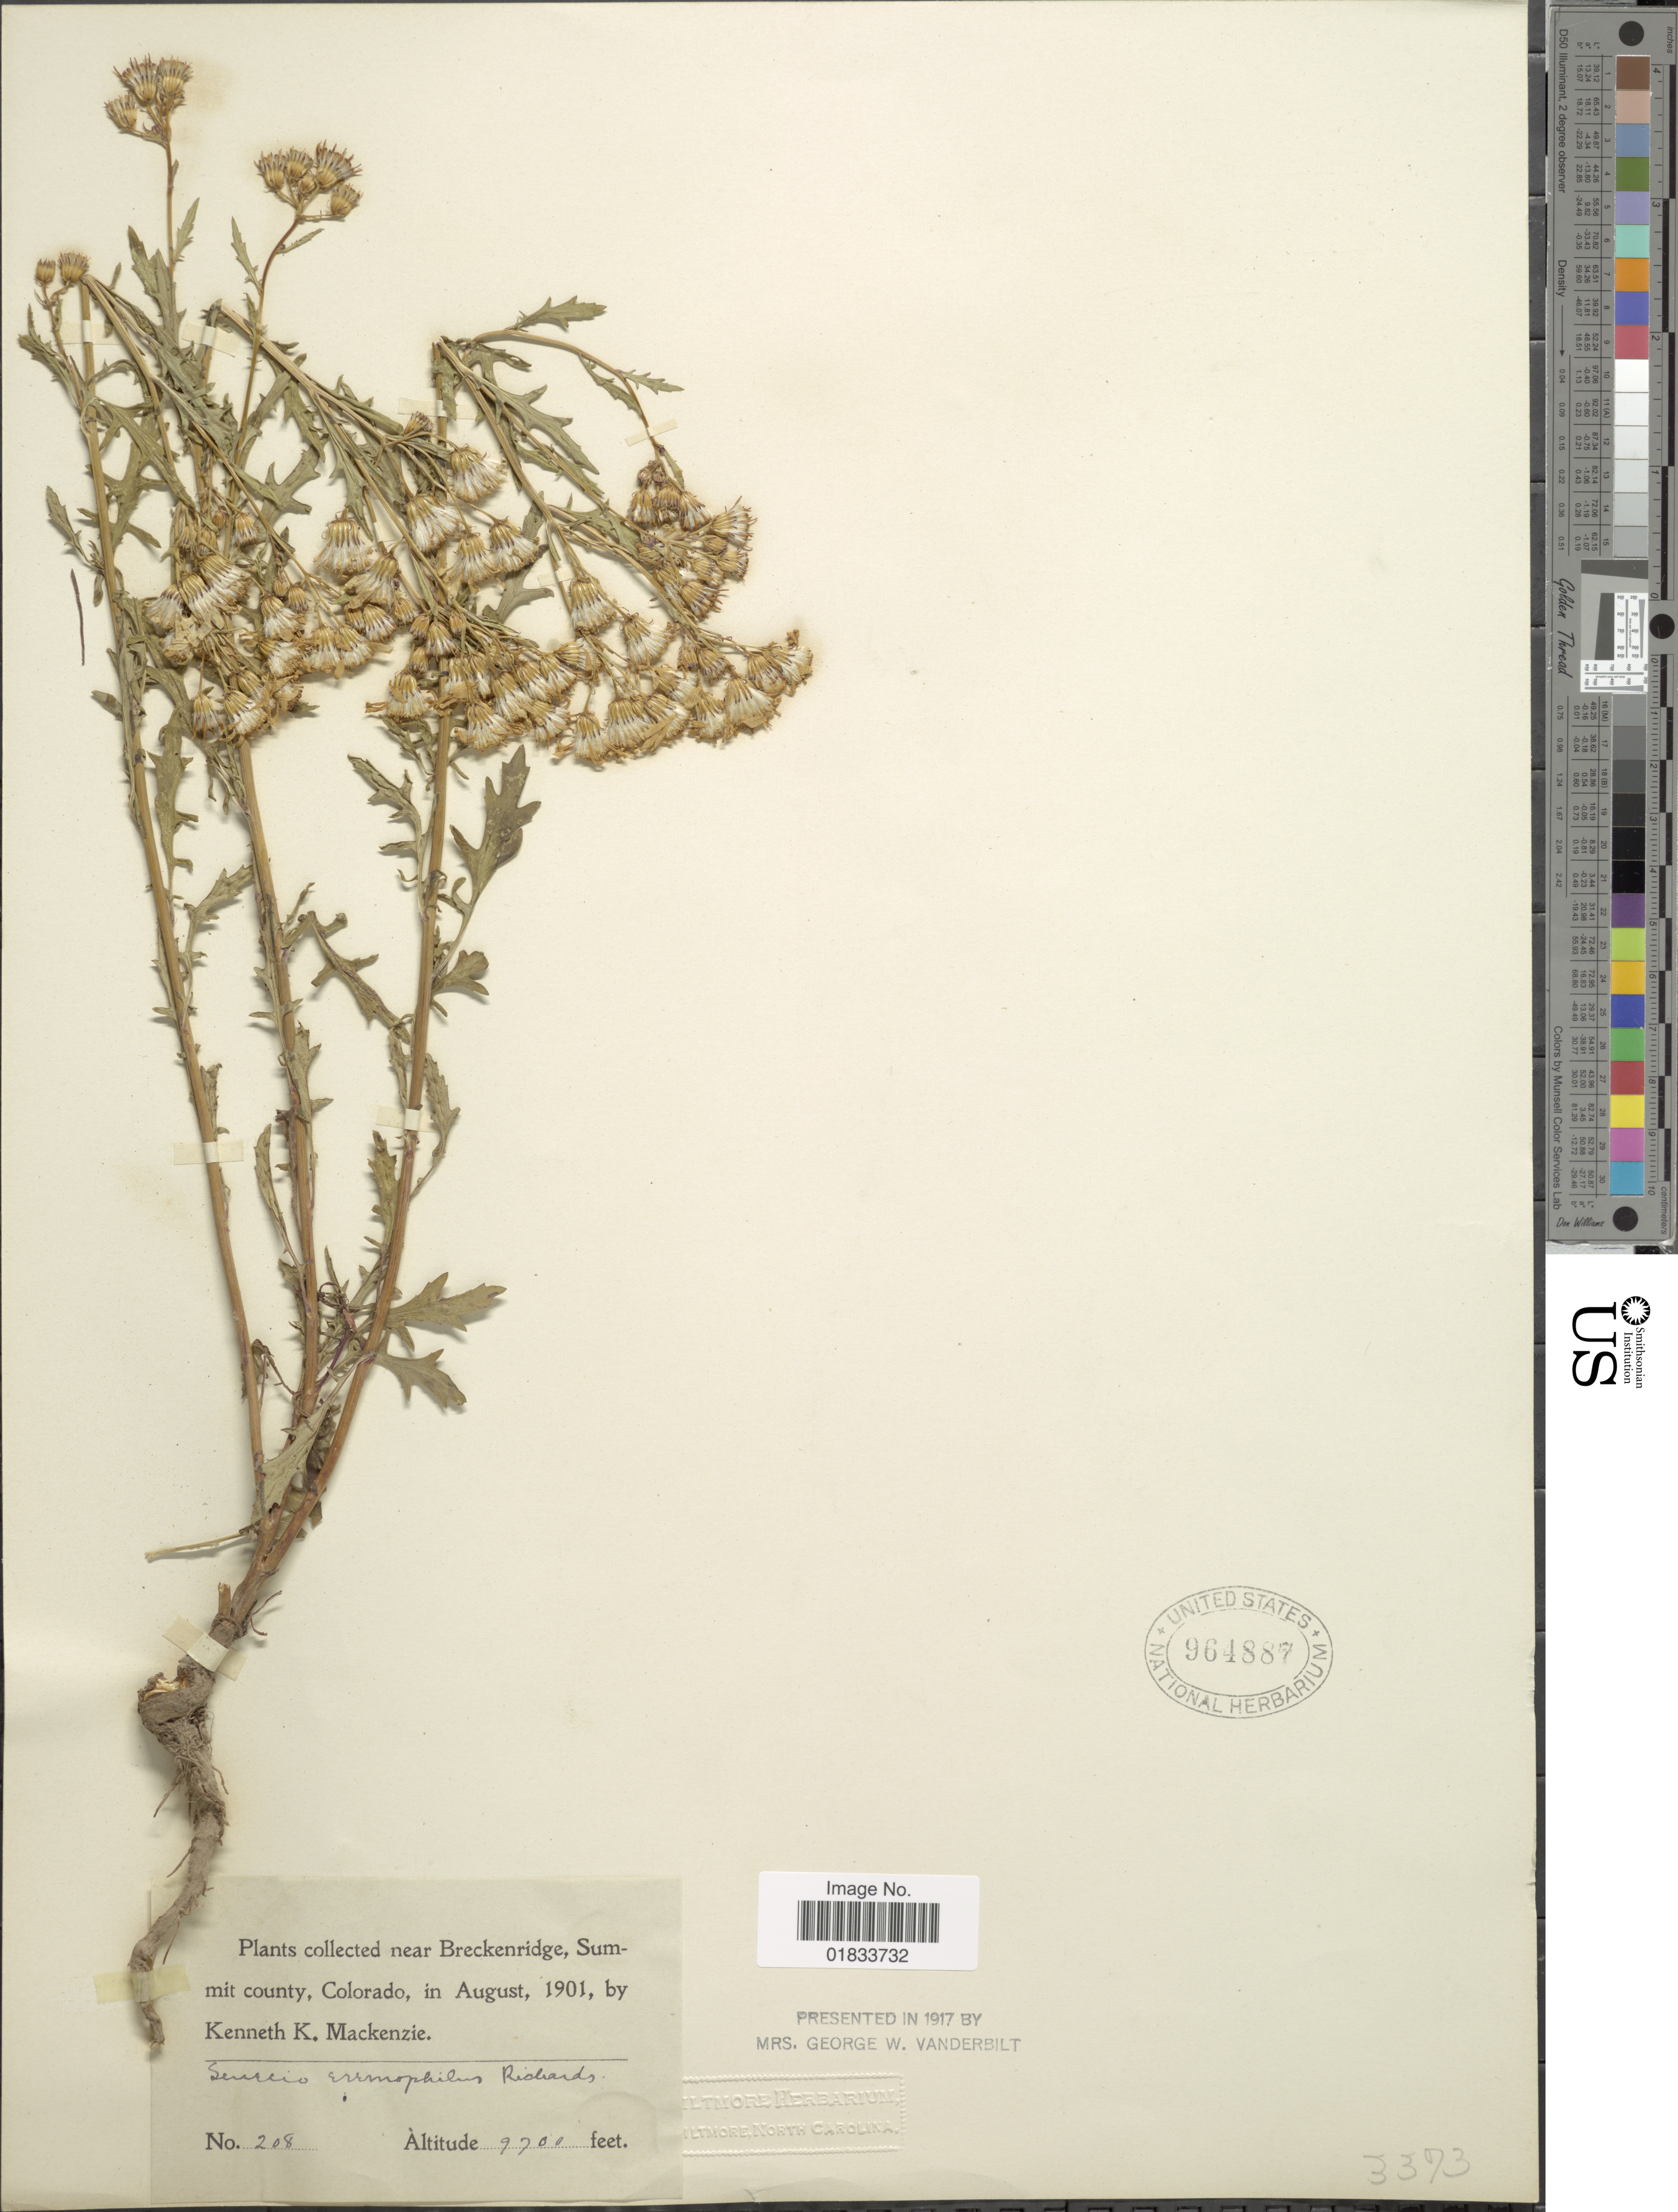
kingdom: Plantae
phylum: Tracheophyta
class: Magnoliopsida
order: Asterales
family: Asteraceae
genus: Senecio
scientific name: Senecio eremophilus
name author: Richardson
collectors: K. K. Mackenzie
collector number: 208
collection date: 1901-08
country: United States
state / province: Colorado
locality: Near Breckenridge, Summit County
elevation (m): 2957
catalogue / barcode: US 964887